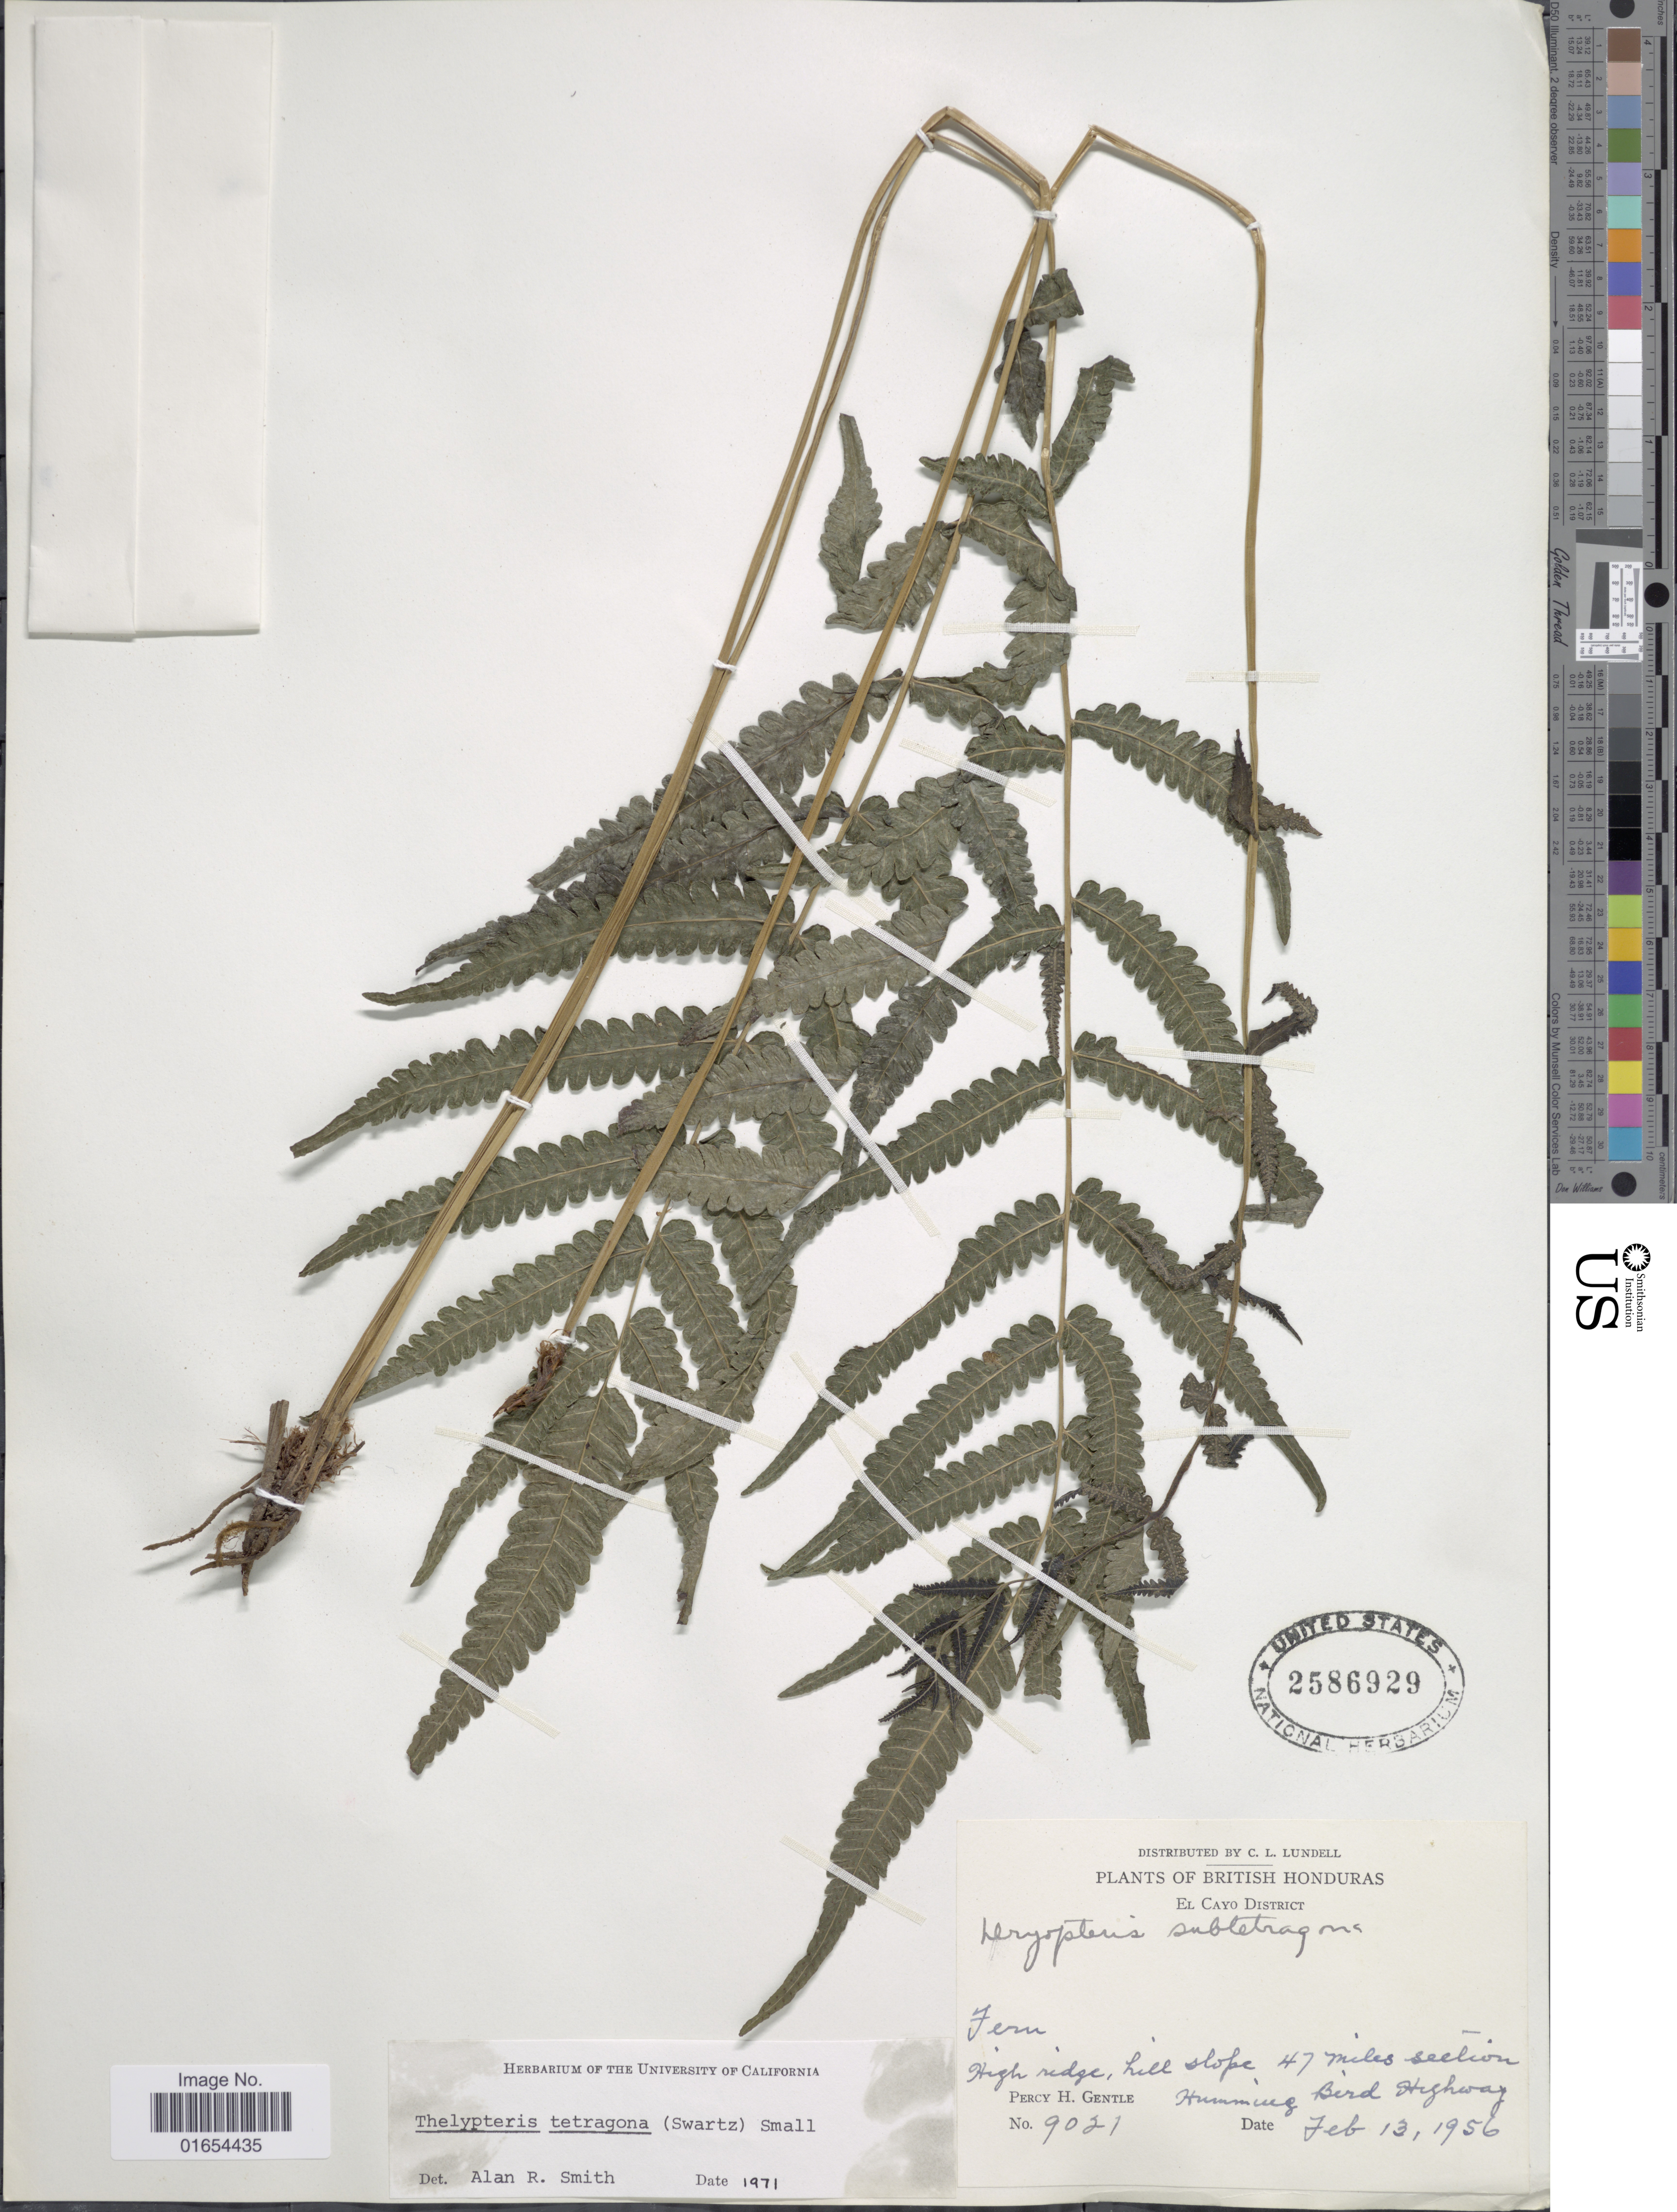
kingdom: Plantae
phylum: Tracheophyta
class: Polypodiopsida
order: Polypodiales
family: Thelypteridaceae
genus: Goniopteris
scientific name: Goniopteris tetragona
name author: (C. Presl) Sw.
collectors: P. H. Gentle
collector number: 9021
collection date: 1956-02-13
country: Belize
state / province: Cayo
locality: El Cayo district, High ridge, hill slope 47 miles section, Humming Bird Highway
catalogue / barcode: US 2586929